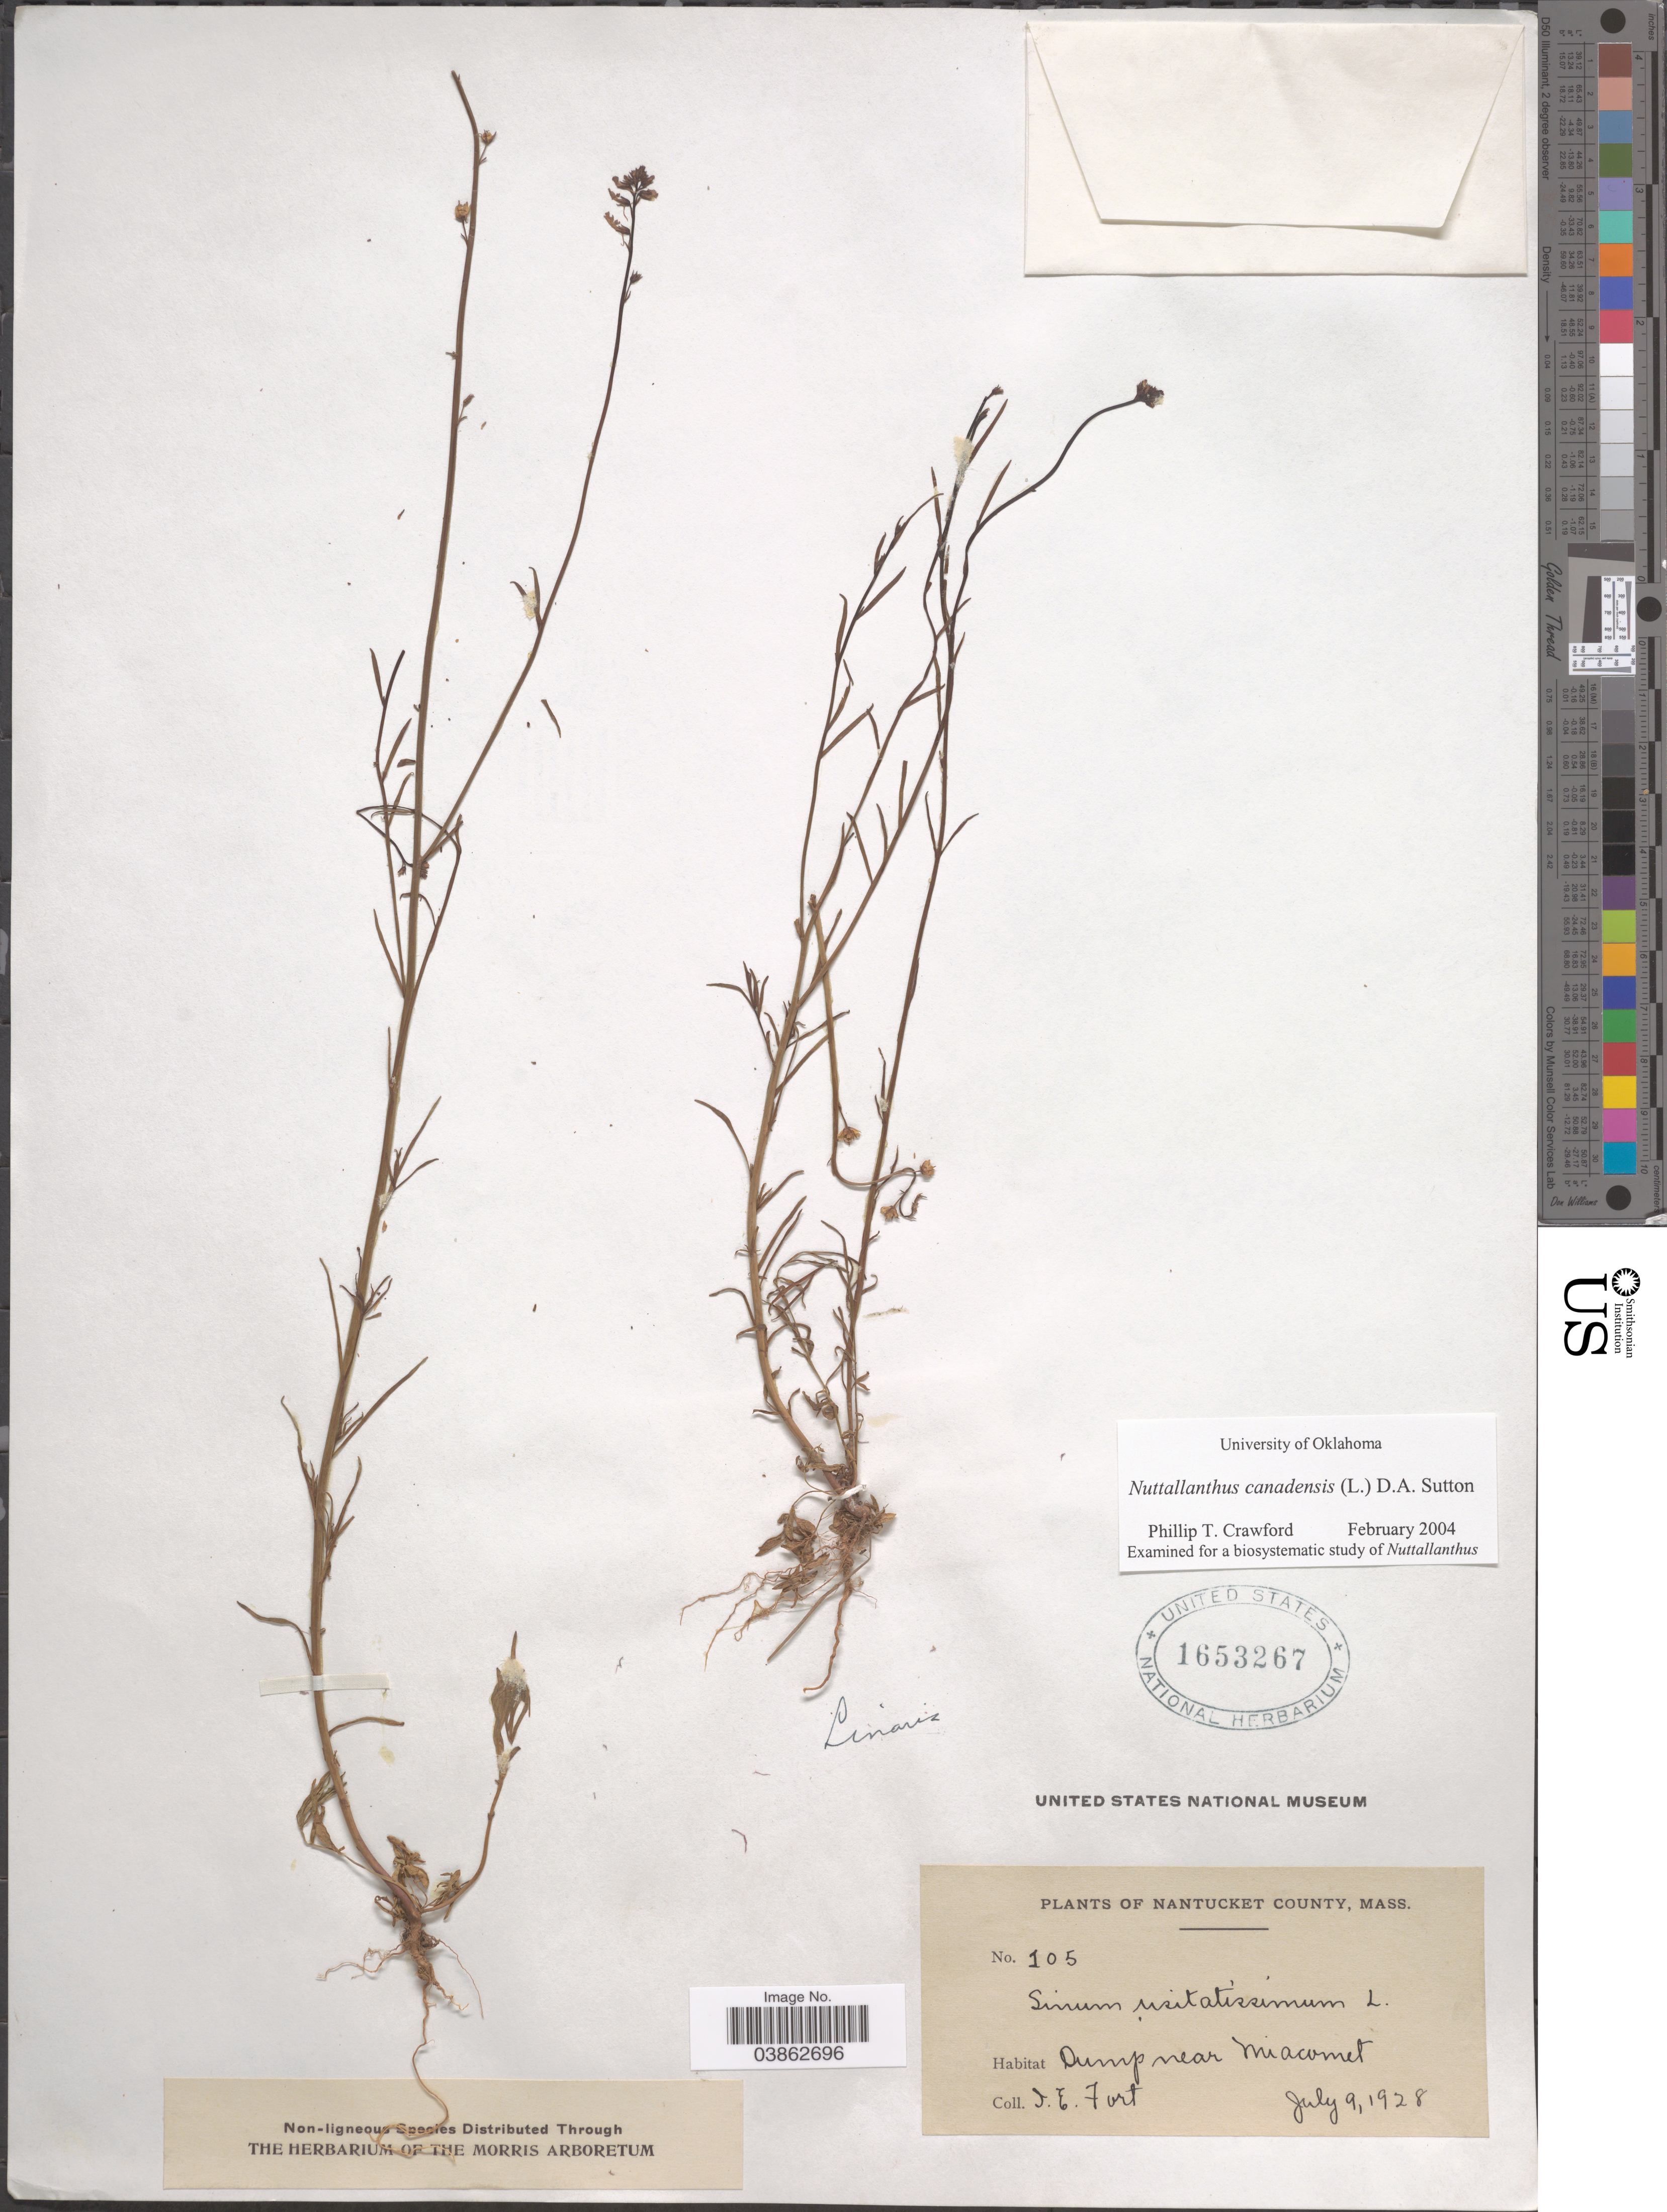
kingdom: Plantae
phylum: Tracheophyta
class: Magnoliopsida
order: Lamiales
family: Plantaginaceae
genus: Linaria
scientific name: Linaria canadensis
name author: (L.) Dum. Cours.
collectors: I. Fort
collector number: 105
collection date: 1928-07-09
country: United States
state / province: Massachusetts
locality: Nantucket County. Dump near Miacomet.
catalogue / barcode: US 1653267